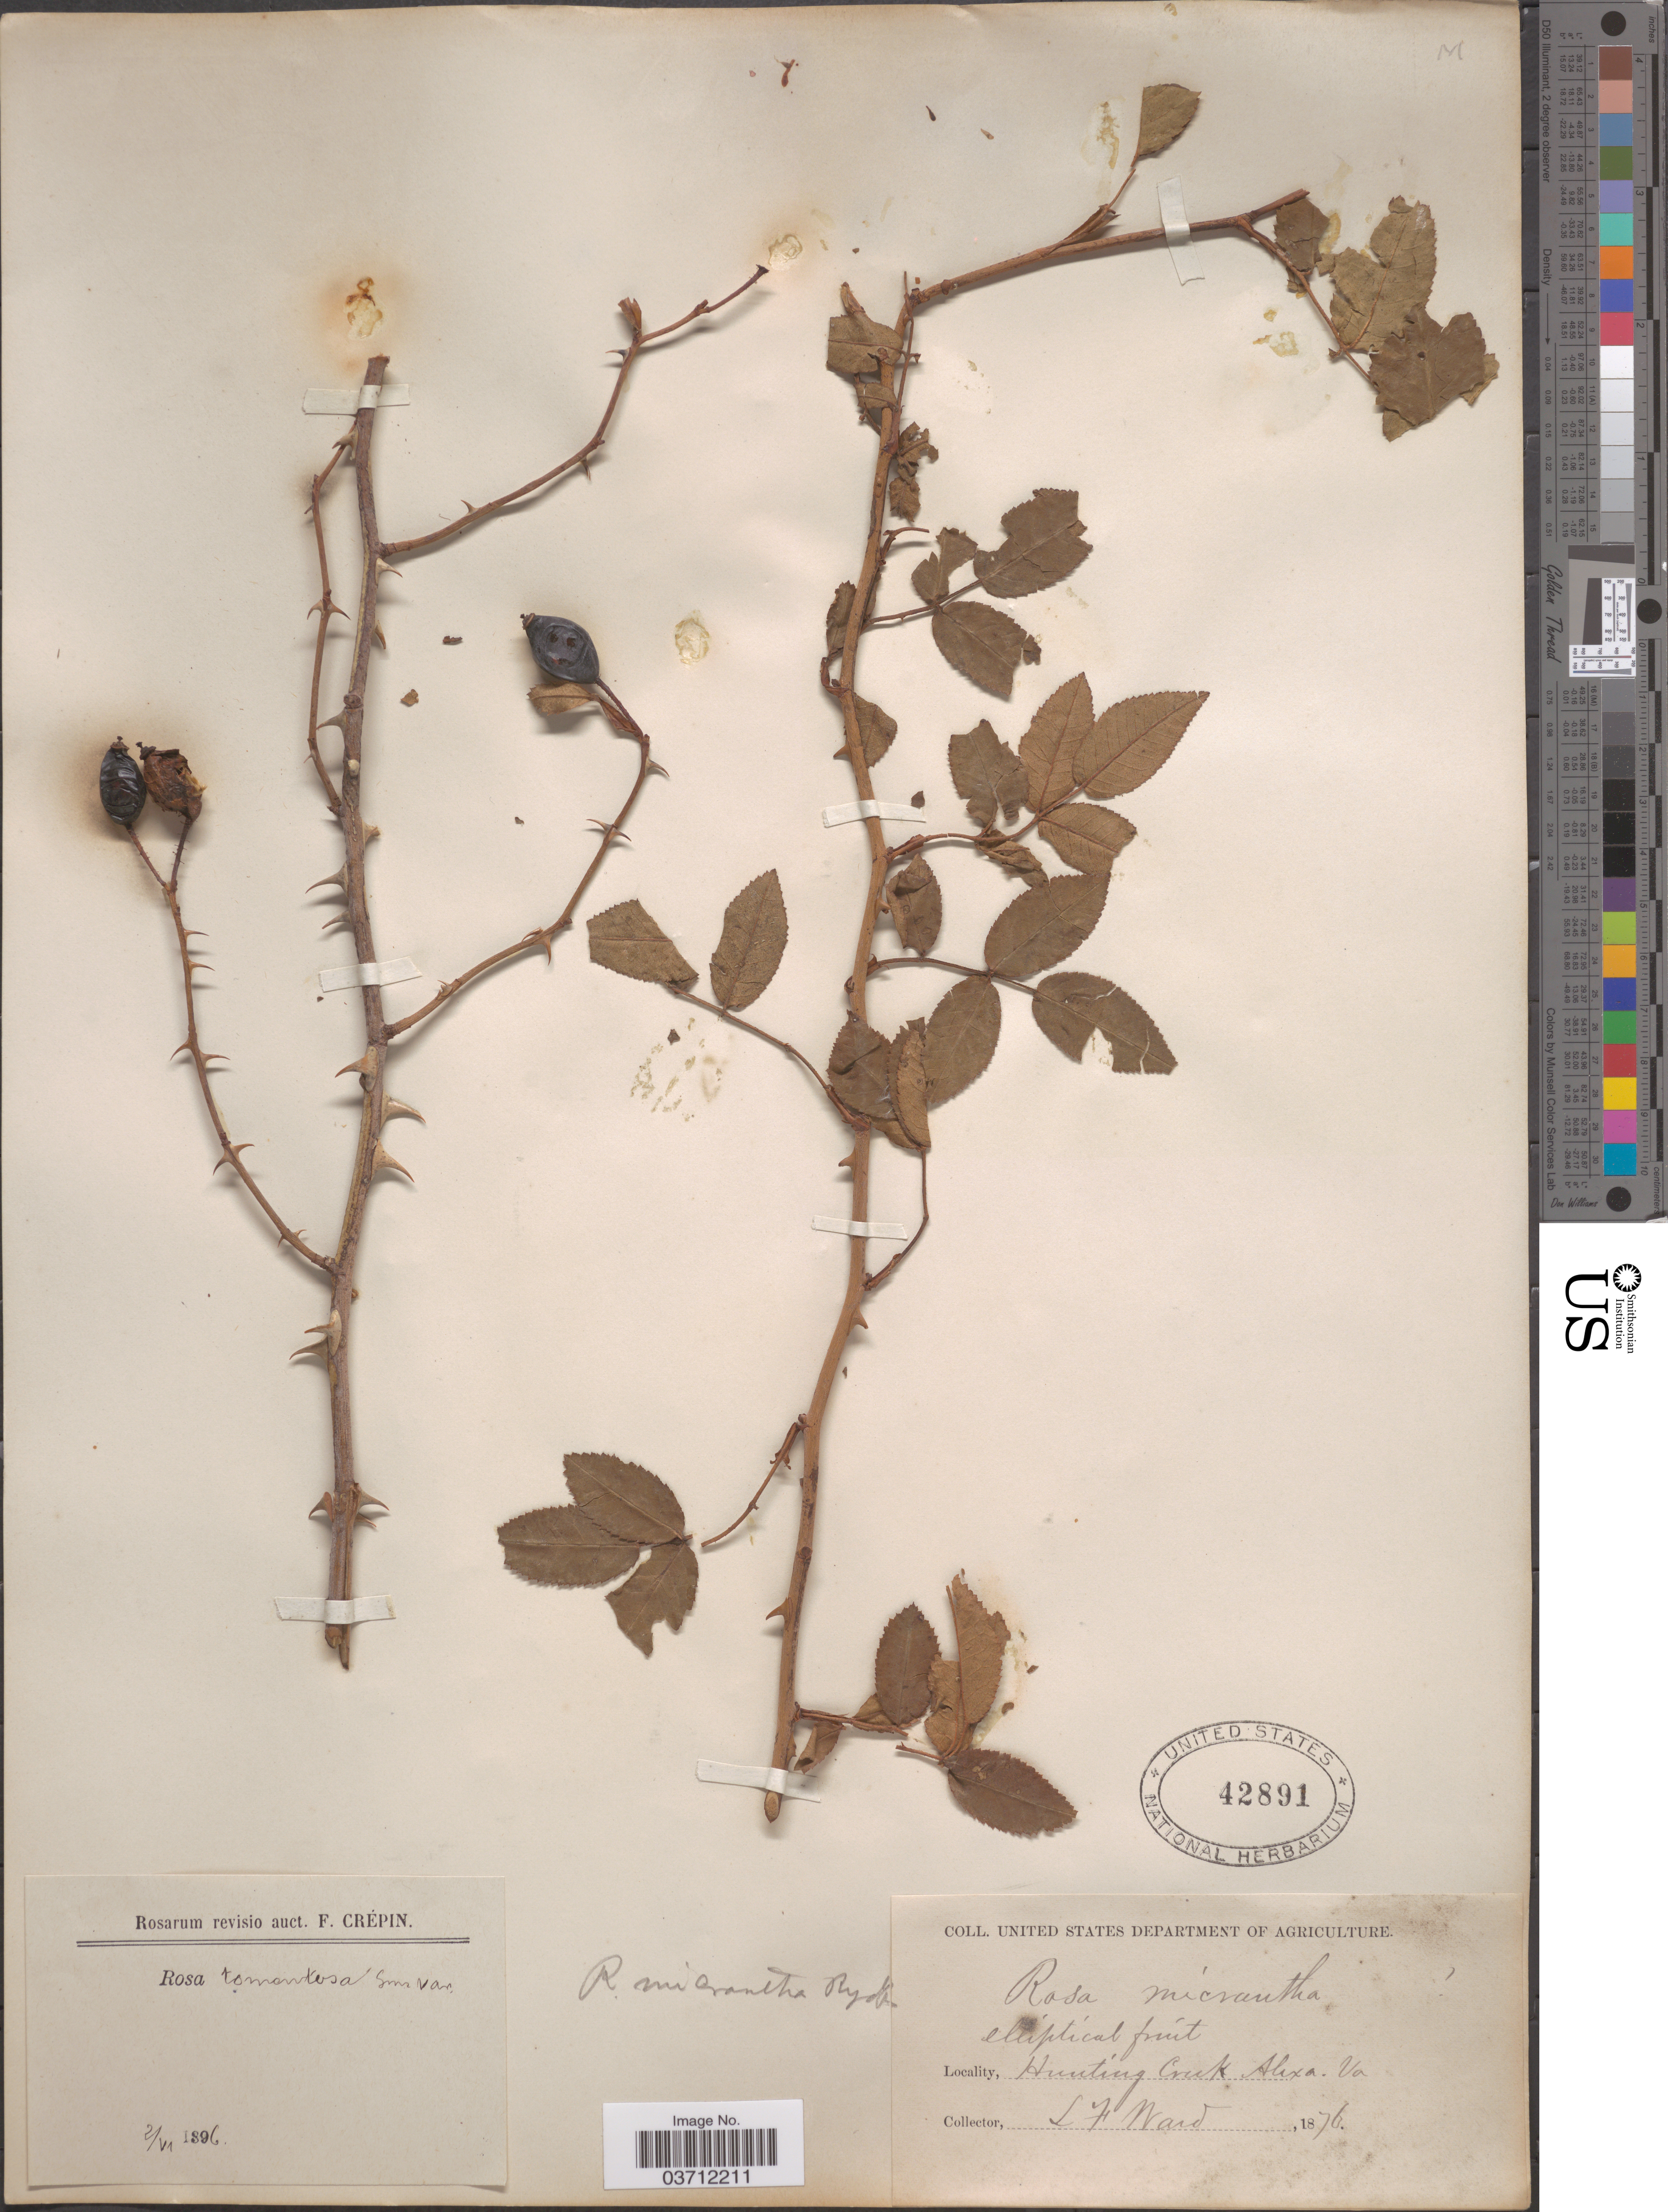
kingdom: Plantae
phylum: Tracheophyta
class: Magnoliopsida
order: Rosales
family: Rosaceae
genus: Rosa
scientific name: Rosa tomentosa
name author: Sm.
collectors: L. Ward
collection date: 1876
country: United States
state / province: Virginia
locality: Hunting Creek Alexa.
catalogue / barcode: US 42891